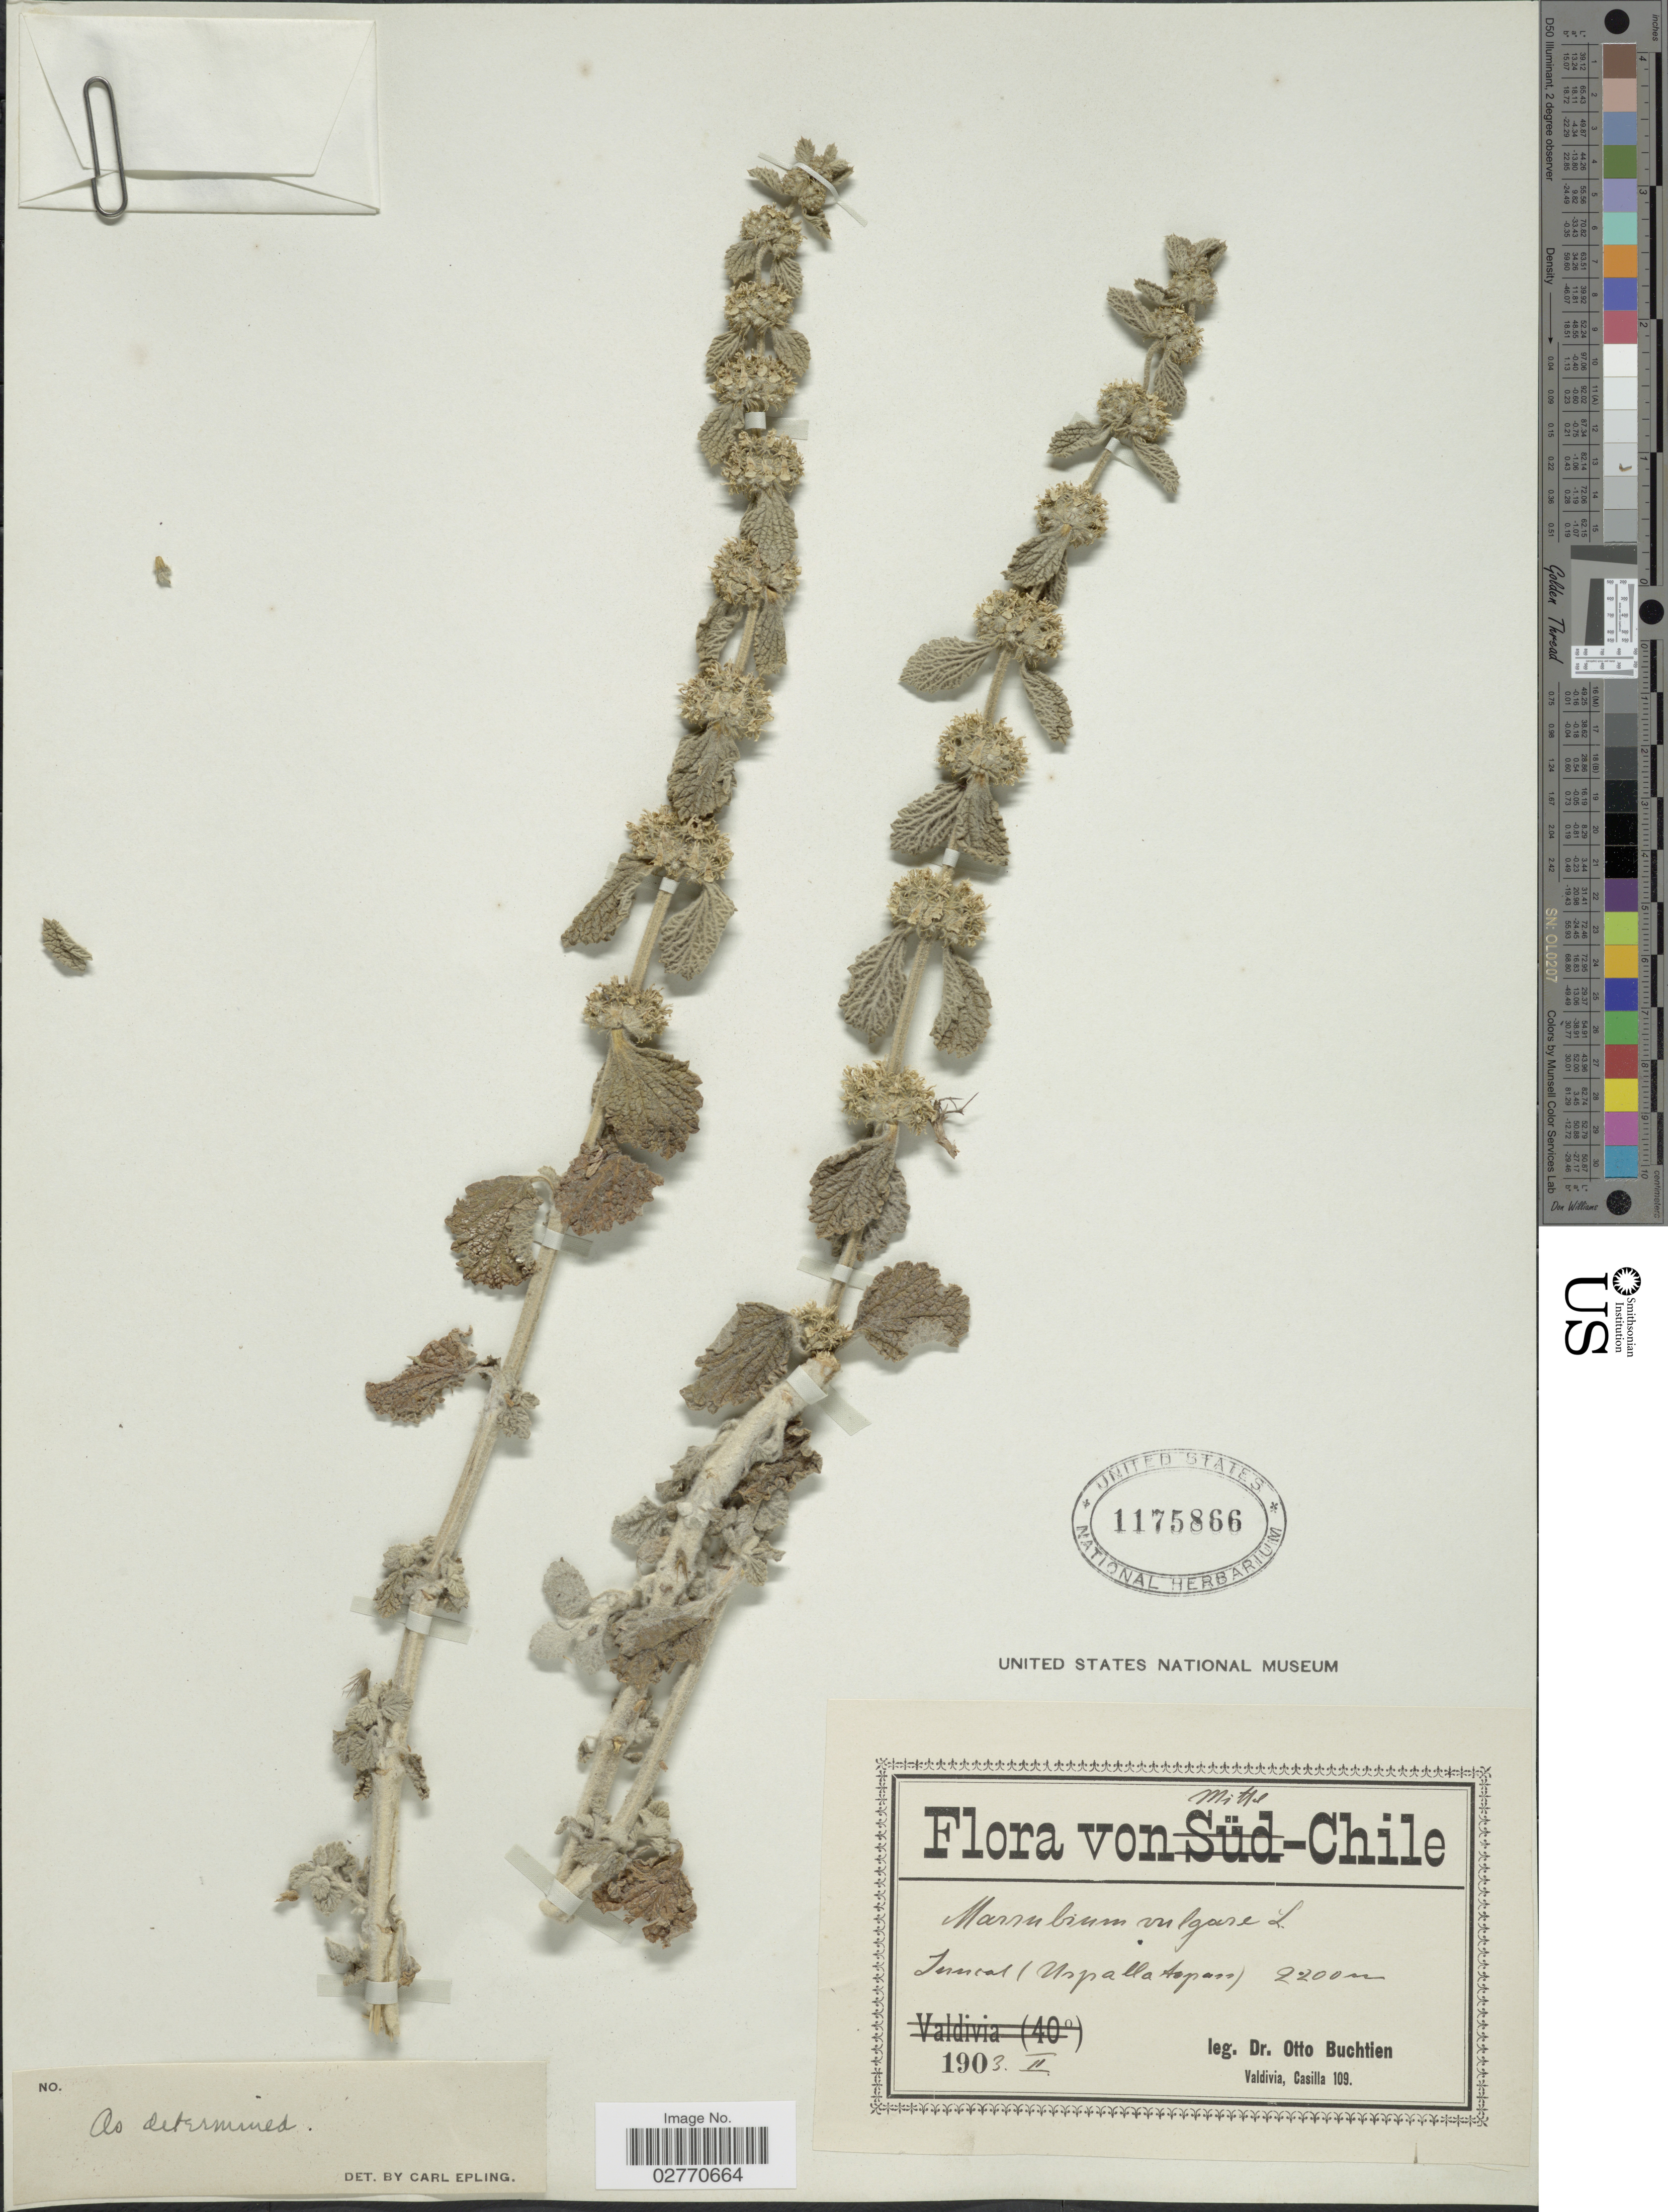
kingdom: Plantae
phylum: Tracheophyta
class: Magnoliopsida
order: Lamiales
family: Lamiaceae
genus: Marrubium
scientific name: Marrubium vulgare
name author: L.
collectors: O. Buchtien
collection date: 1903-02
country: Chile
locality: Mittal-Chile, Juncal (Uspallata pass)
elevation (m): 2200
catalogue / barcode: US 1175866